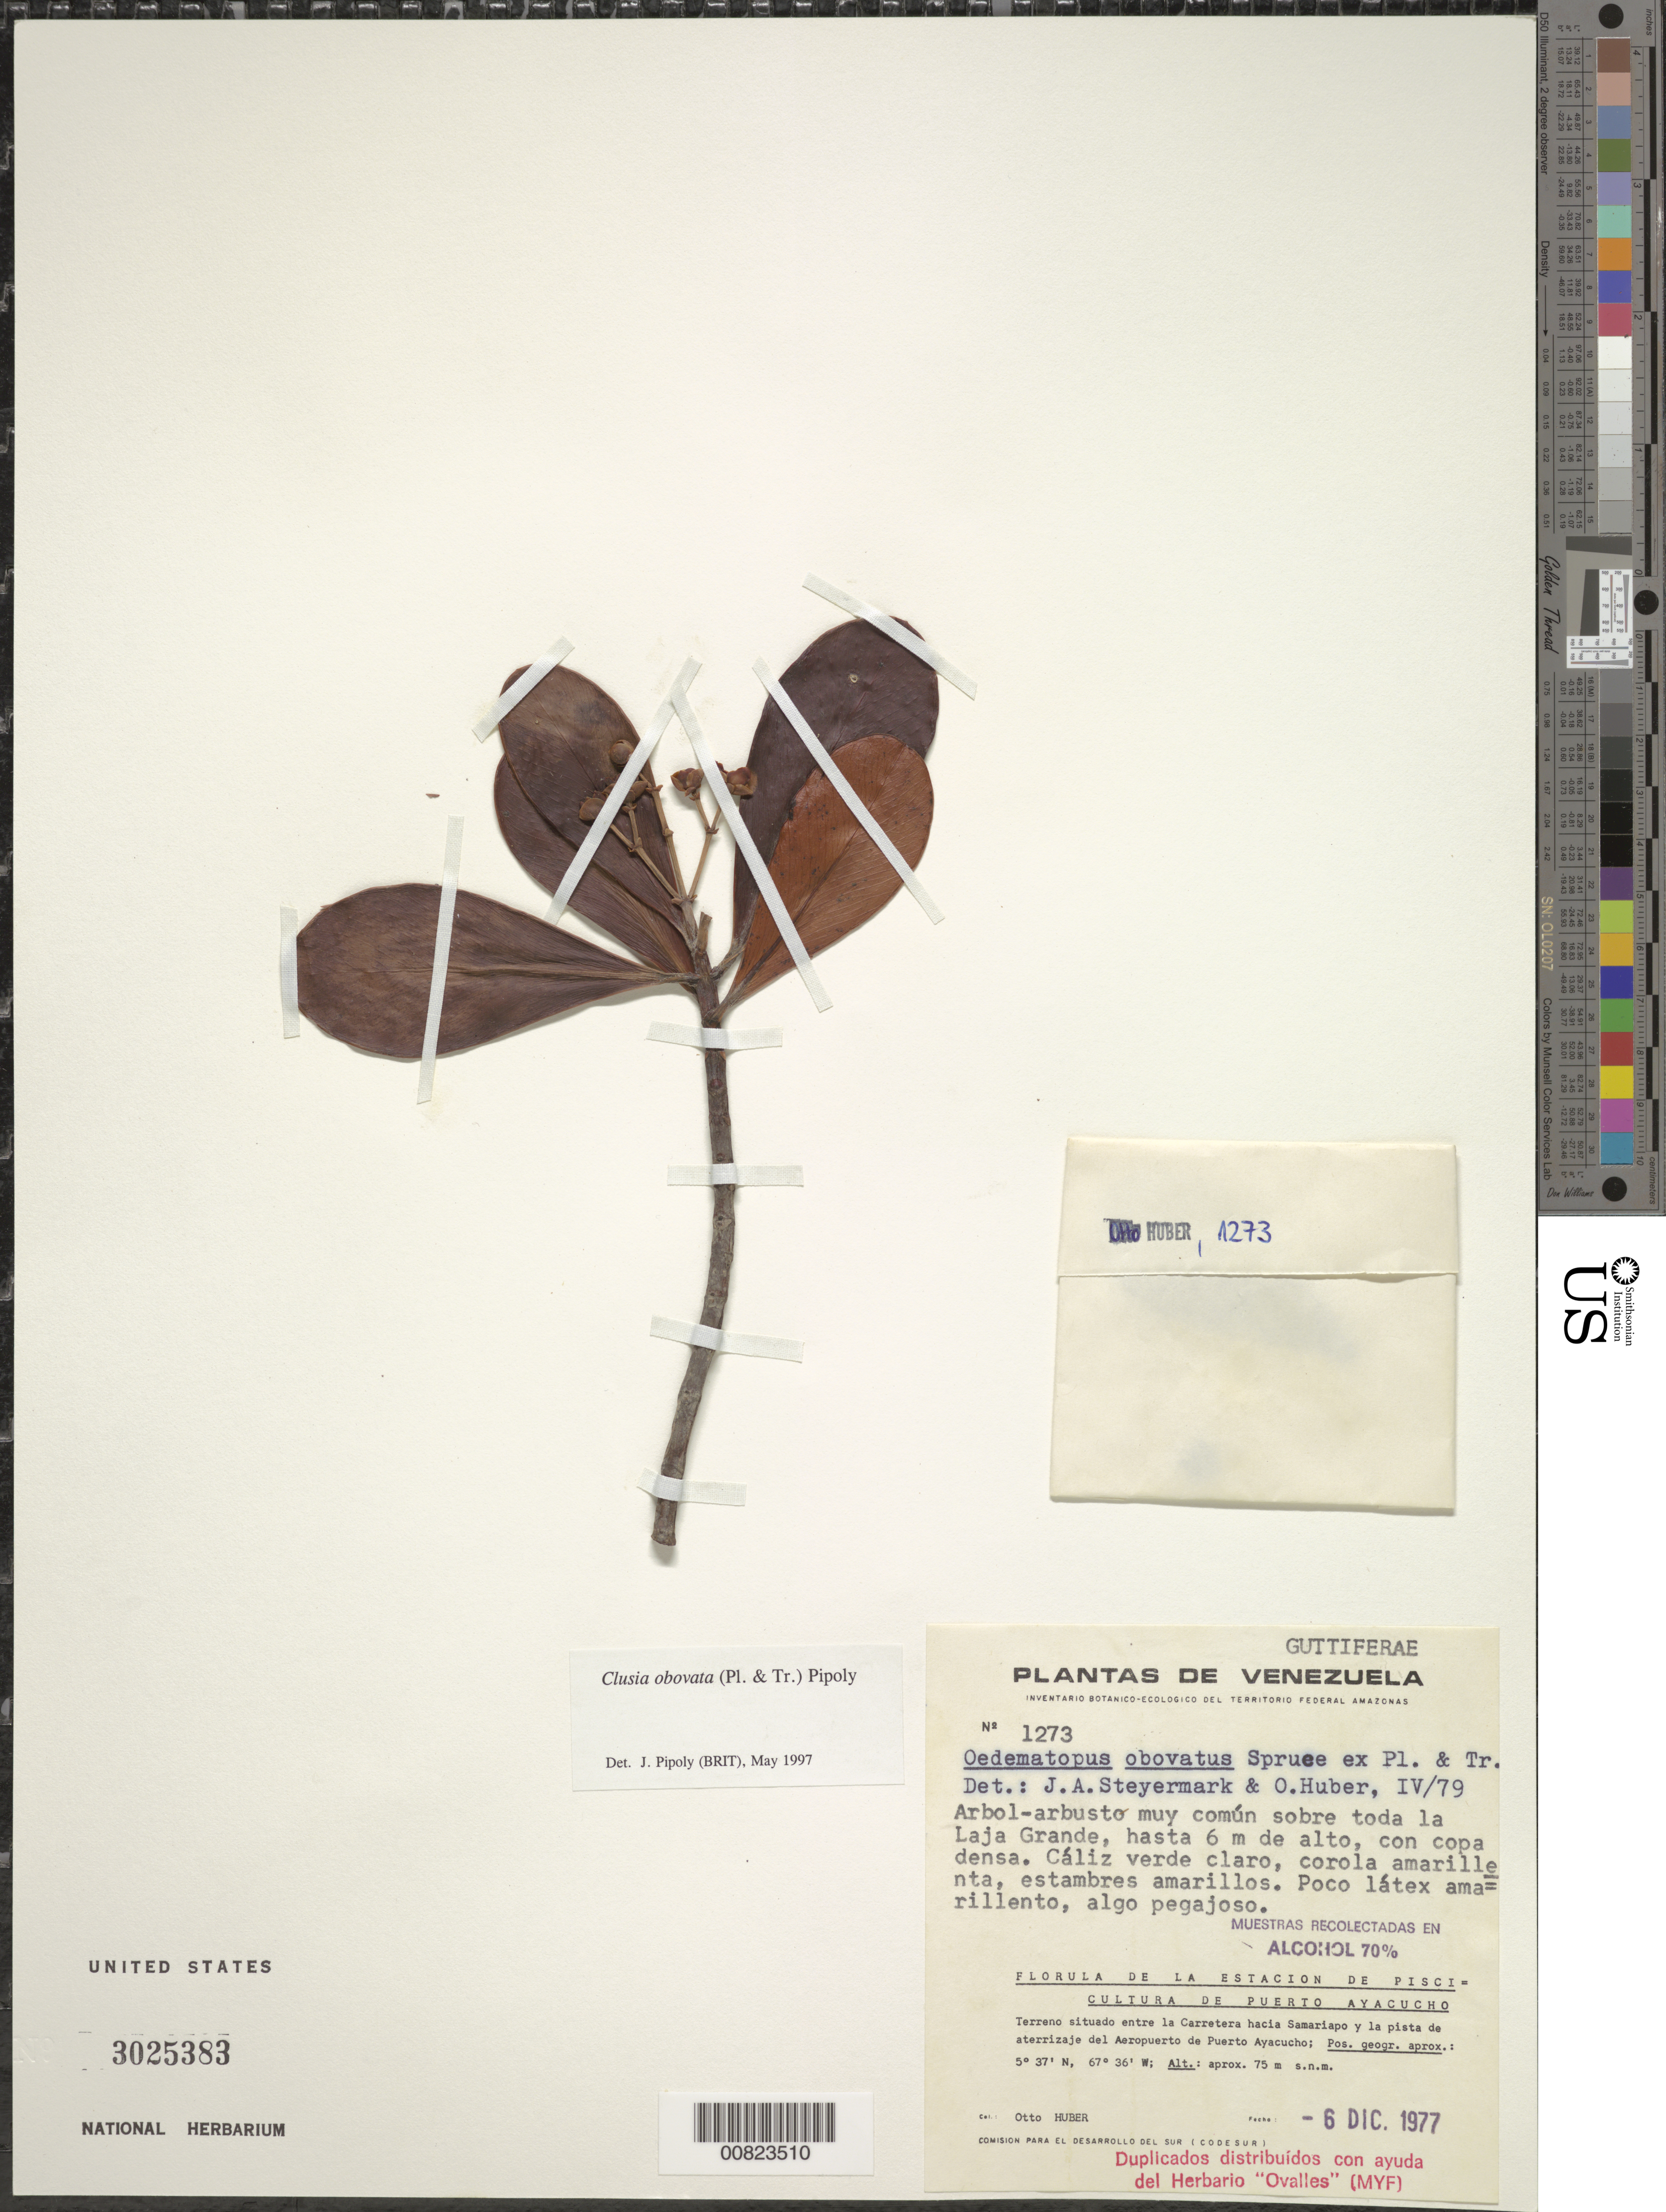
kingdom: Plantae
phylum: Tracheophyta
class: Magnoliopsida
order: Malpighiales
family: Clusiaceae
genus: Clusia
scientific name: Clusia obovata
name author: (Spruce ex Planch. & Triana) Pipoly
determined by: Pipoly, J. J., III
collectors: O. Huber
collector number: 1273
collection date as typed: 6-Dec-77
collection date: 1977-12-06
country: Venezuela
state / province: Amazonas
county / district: Atures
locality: Puerto Ayacucho, carretera hacia Samariapo y la pista de aterrizaje del Aeropuerto de Puerto Ayacucho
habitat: Sandy savanna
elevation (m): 75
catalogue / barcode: US 3025383